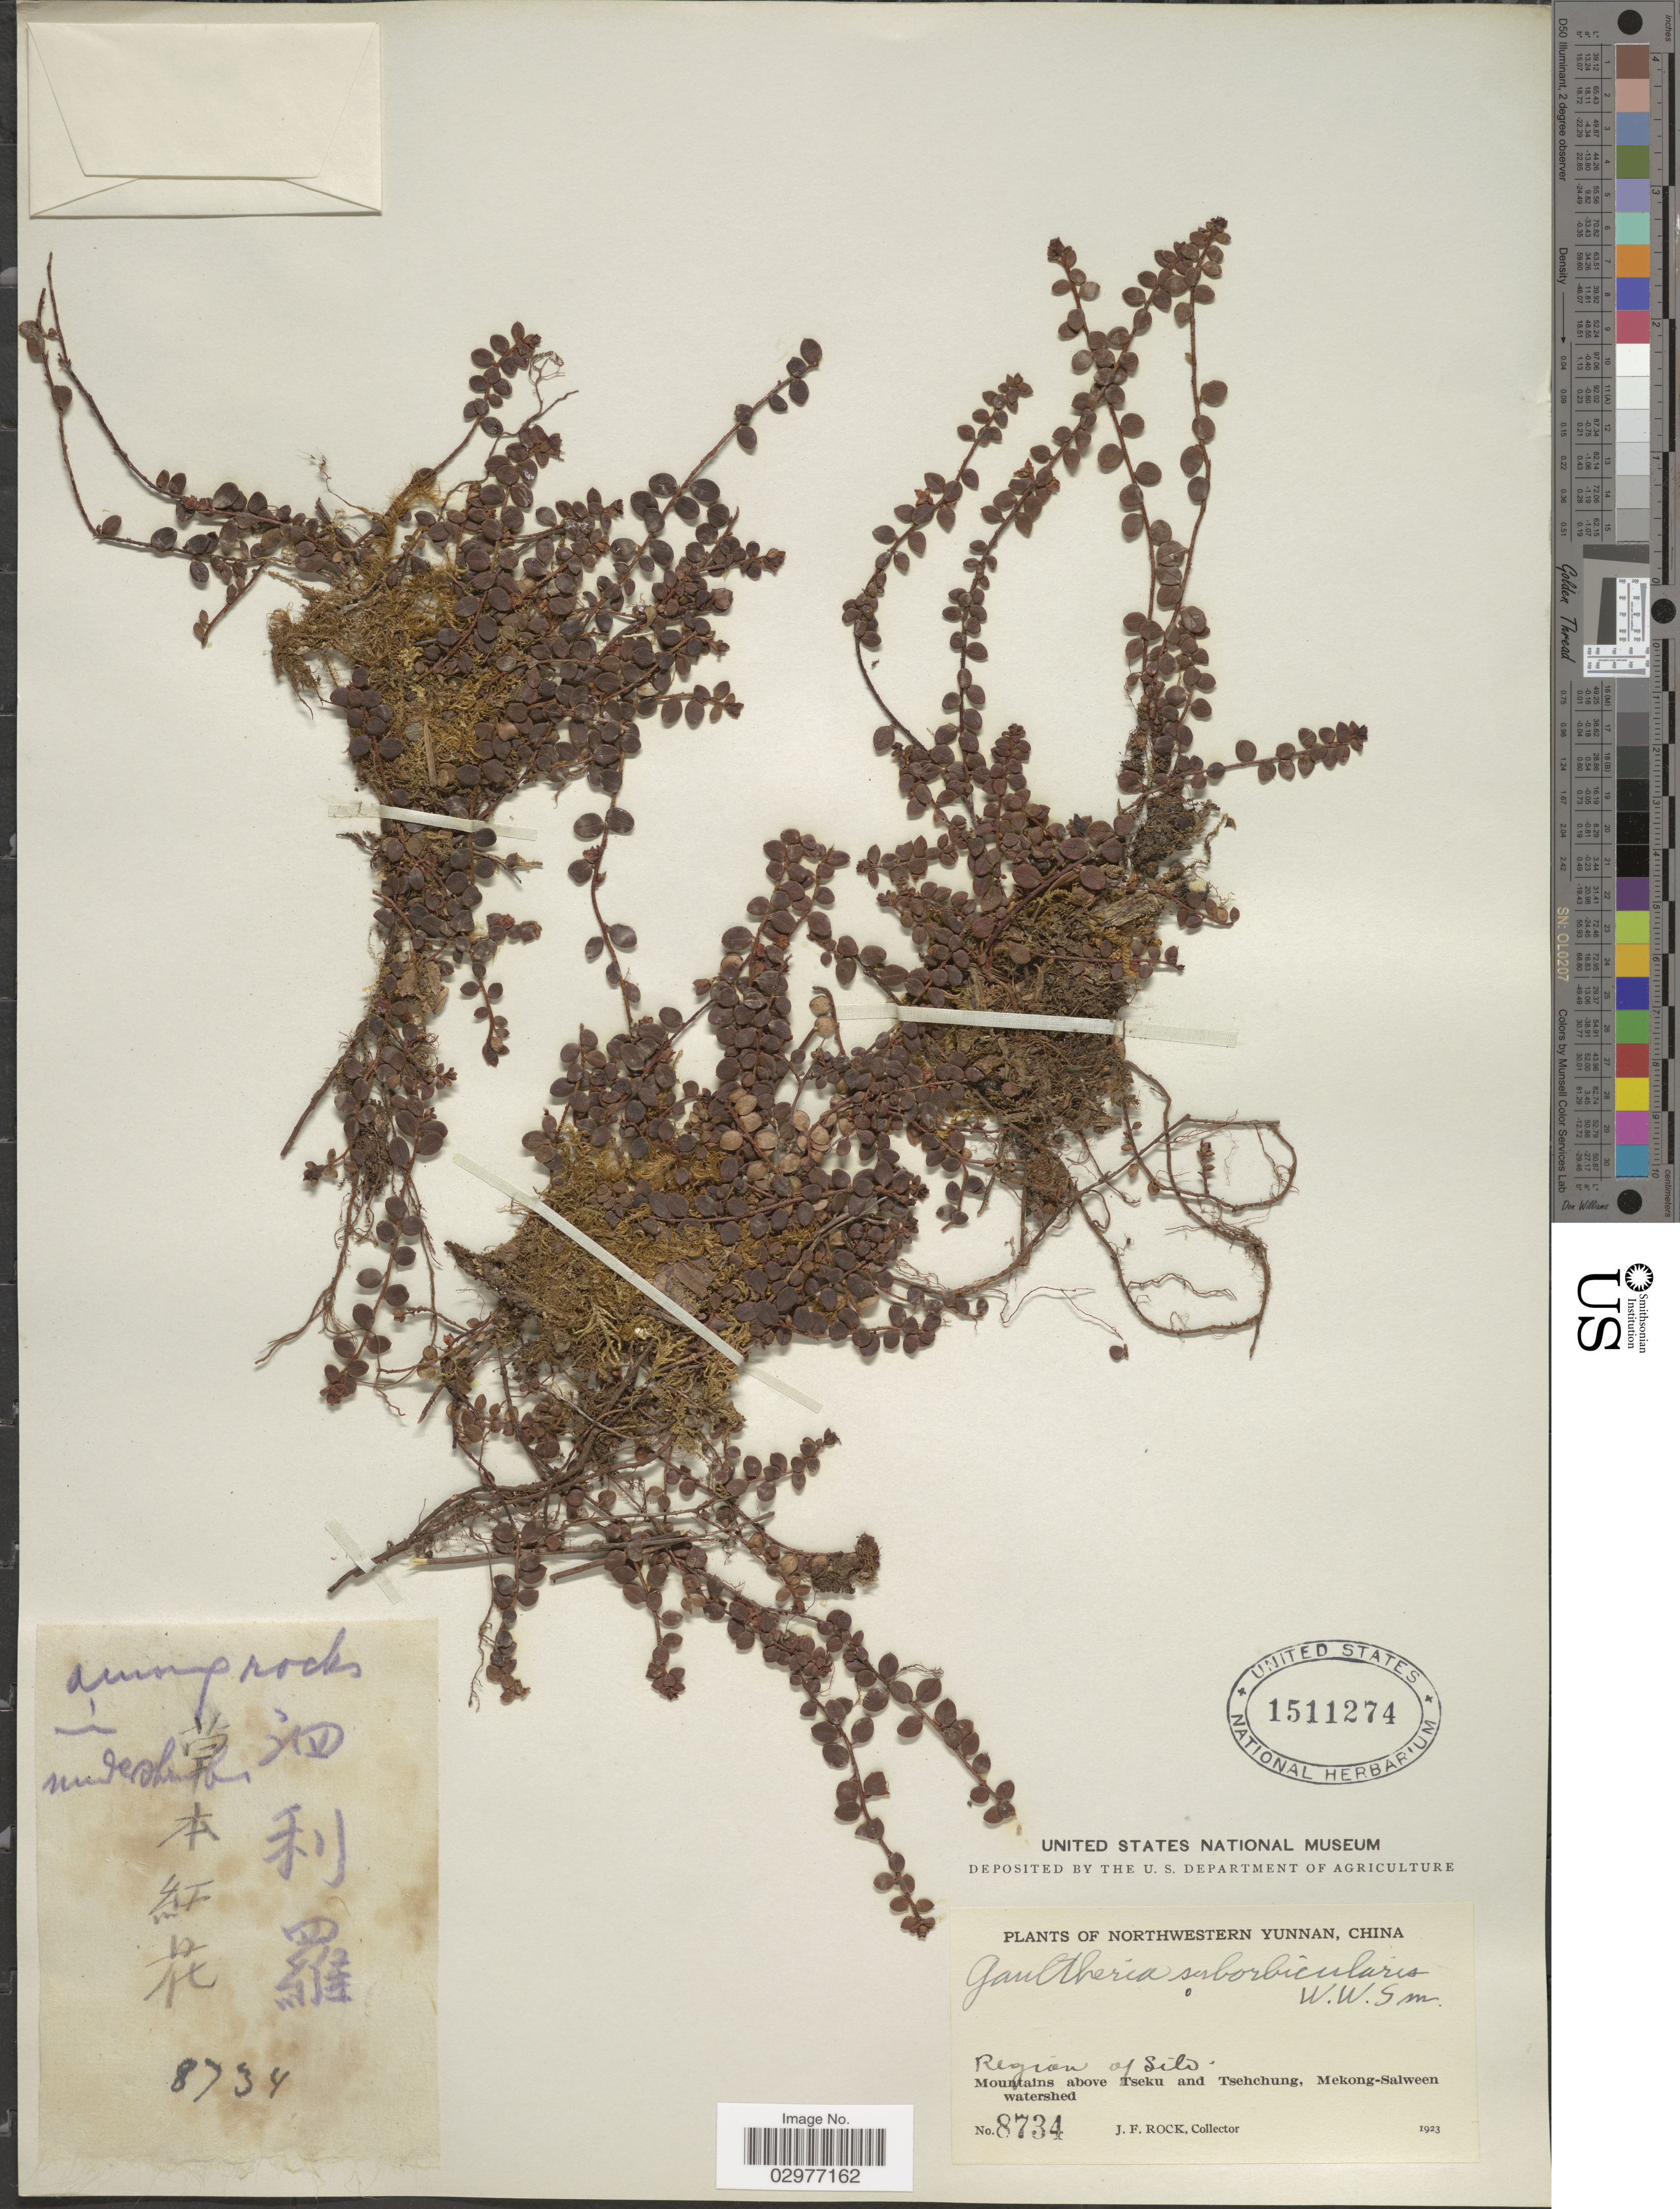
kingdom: Plantae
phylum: Tracheophyta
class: Magnoliopsida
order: Ericales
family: Ericaceae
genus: Gaultheria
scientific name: Gaultheria suborbicularis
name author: W.W. Sm.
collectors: J. Rock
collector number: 8734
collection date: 1923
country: China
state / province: Yunnan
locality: Northwestern Yunnan. region of Silo. Mountains above Tseku and Tsehchung, Mekong-Salween watershed.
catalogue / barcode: US 1511274